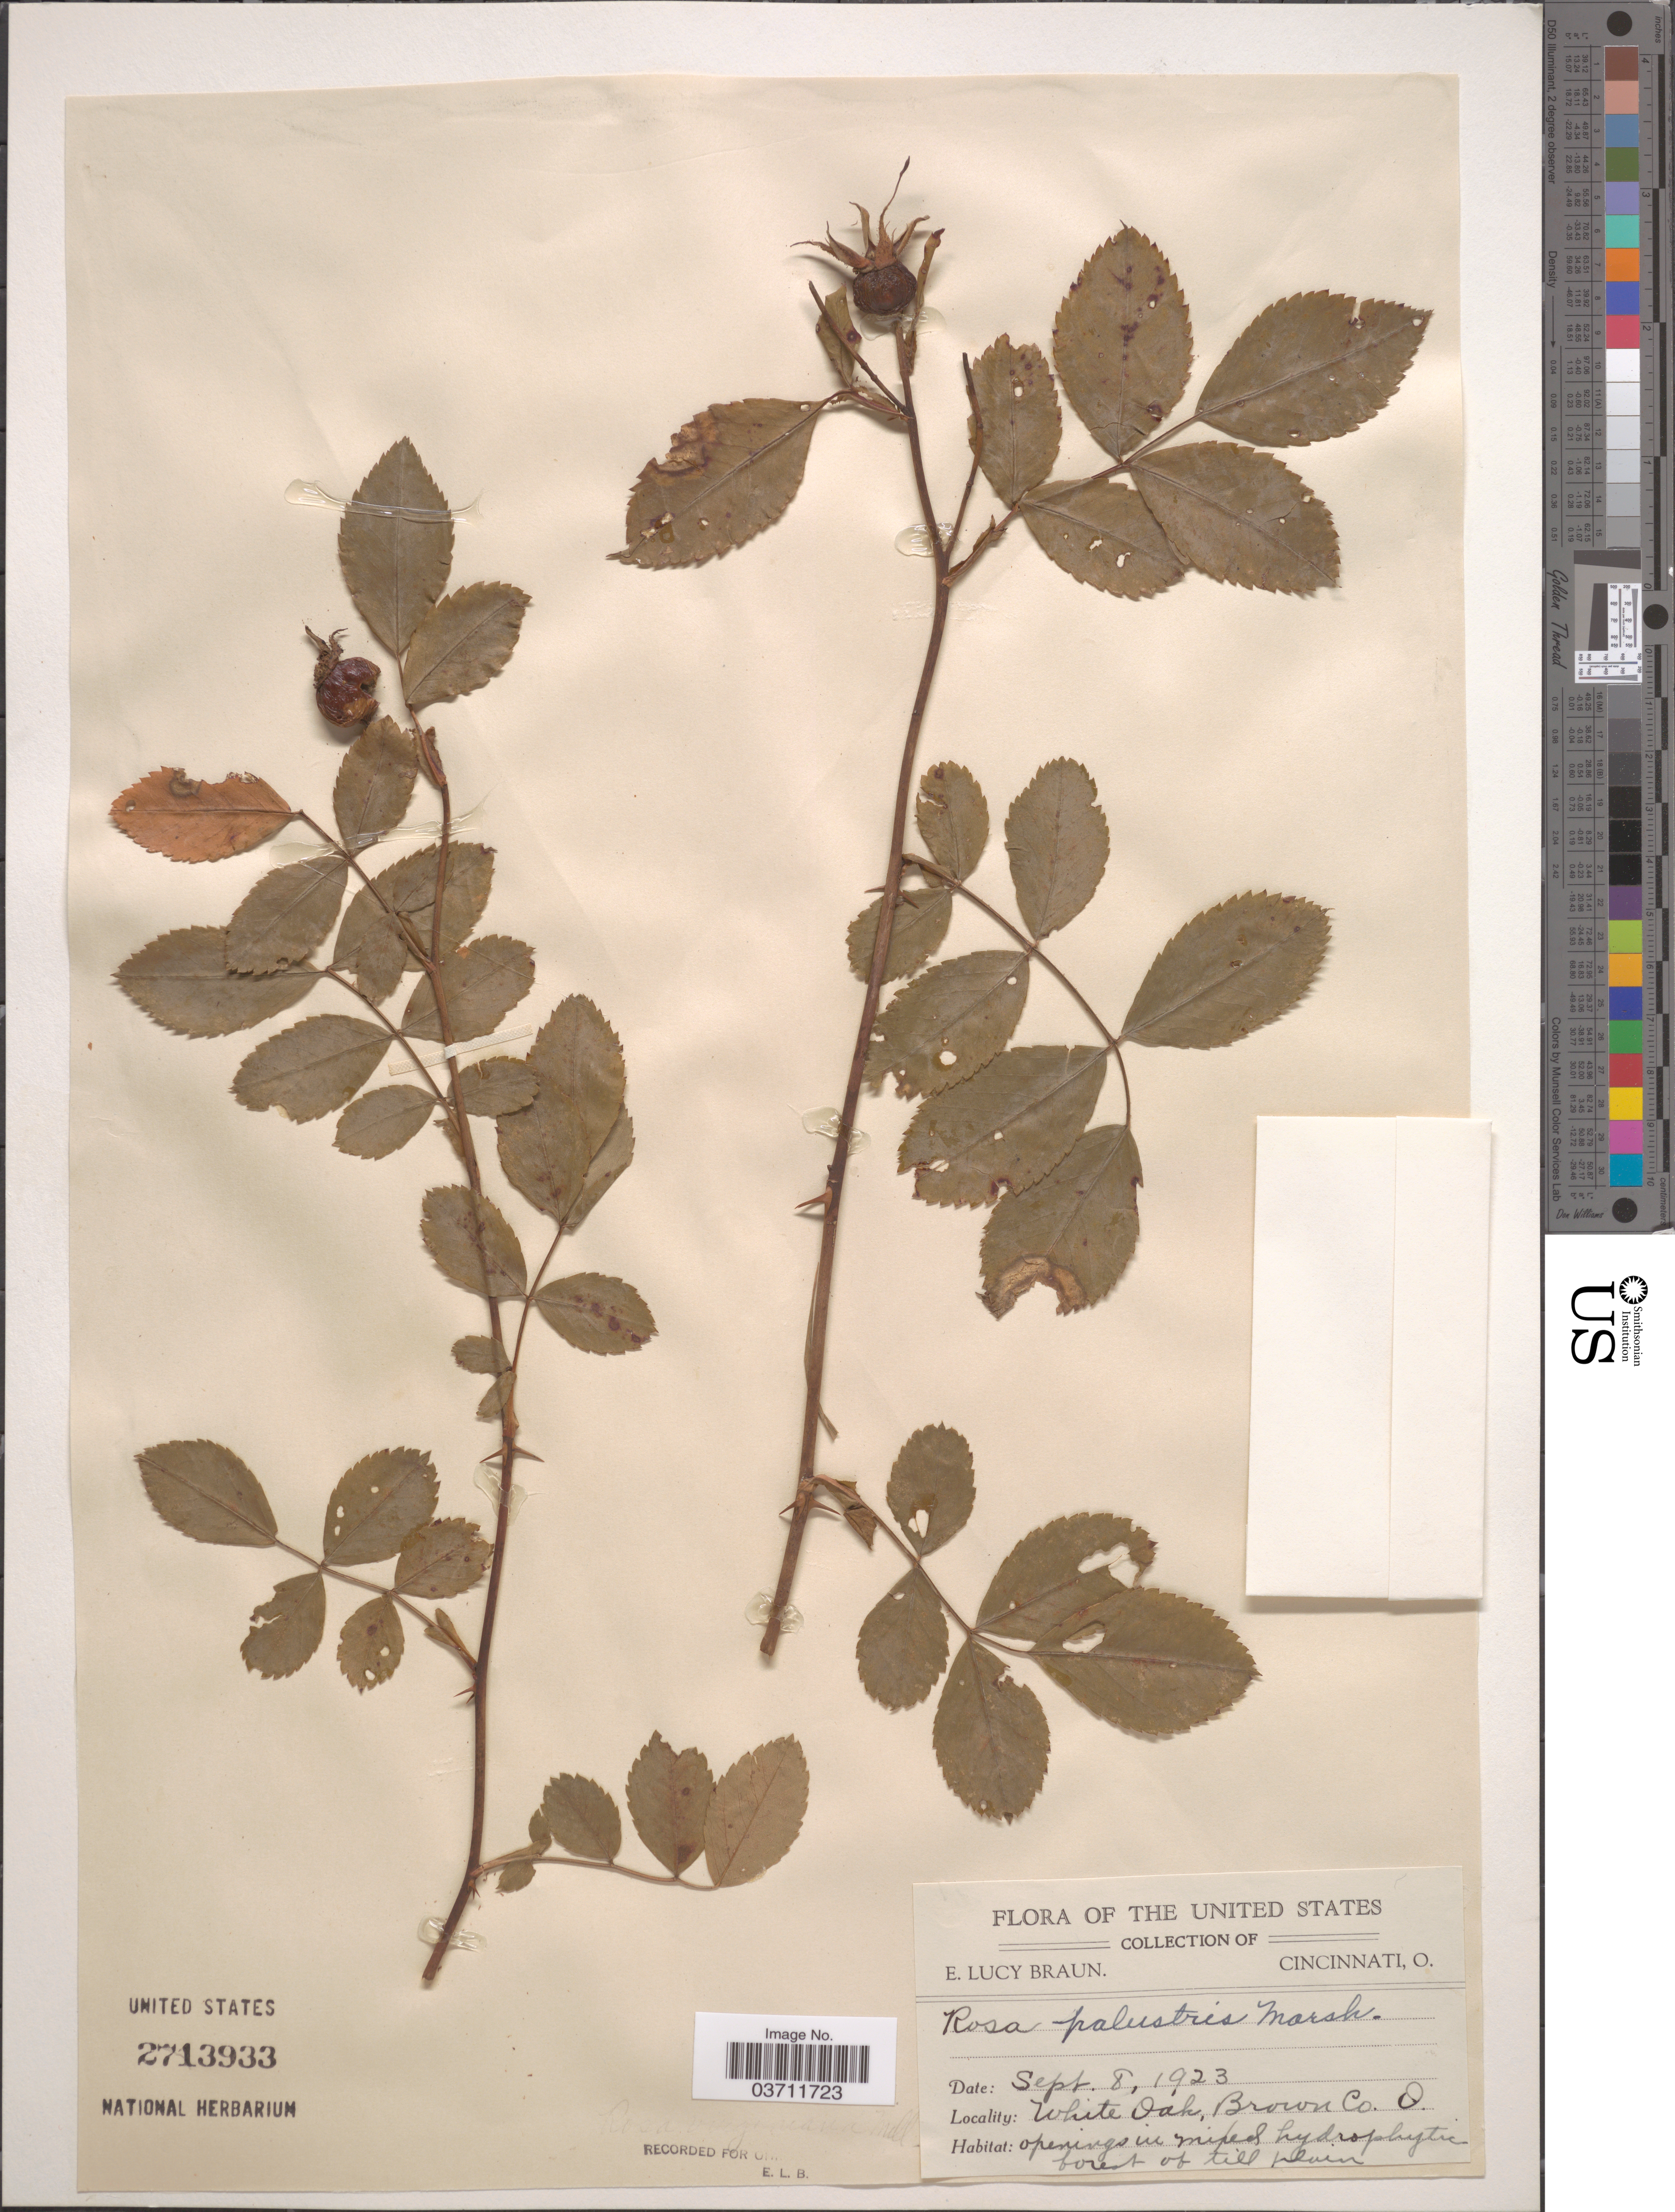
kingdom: Plantae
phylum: Tracheophyta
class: Magnoliopsida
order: Rosales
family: Rosaceae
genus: Rosa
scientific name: Rosa palustris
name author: Marshall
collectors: E. L. Braun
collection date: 1923-09-08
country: United States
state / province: Ohio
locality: White Oak, Brown Co.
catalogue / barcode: US 2713933